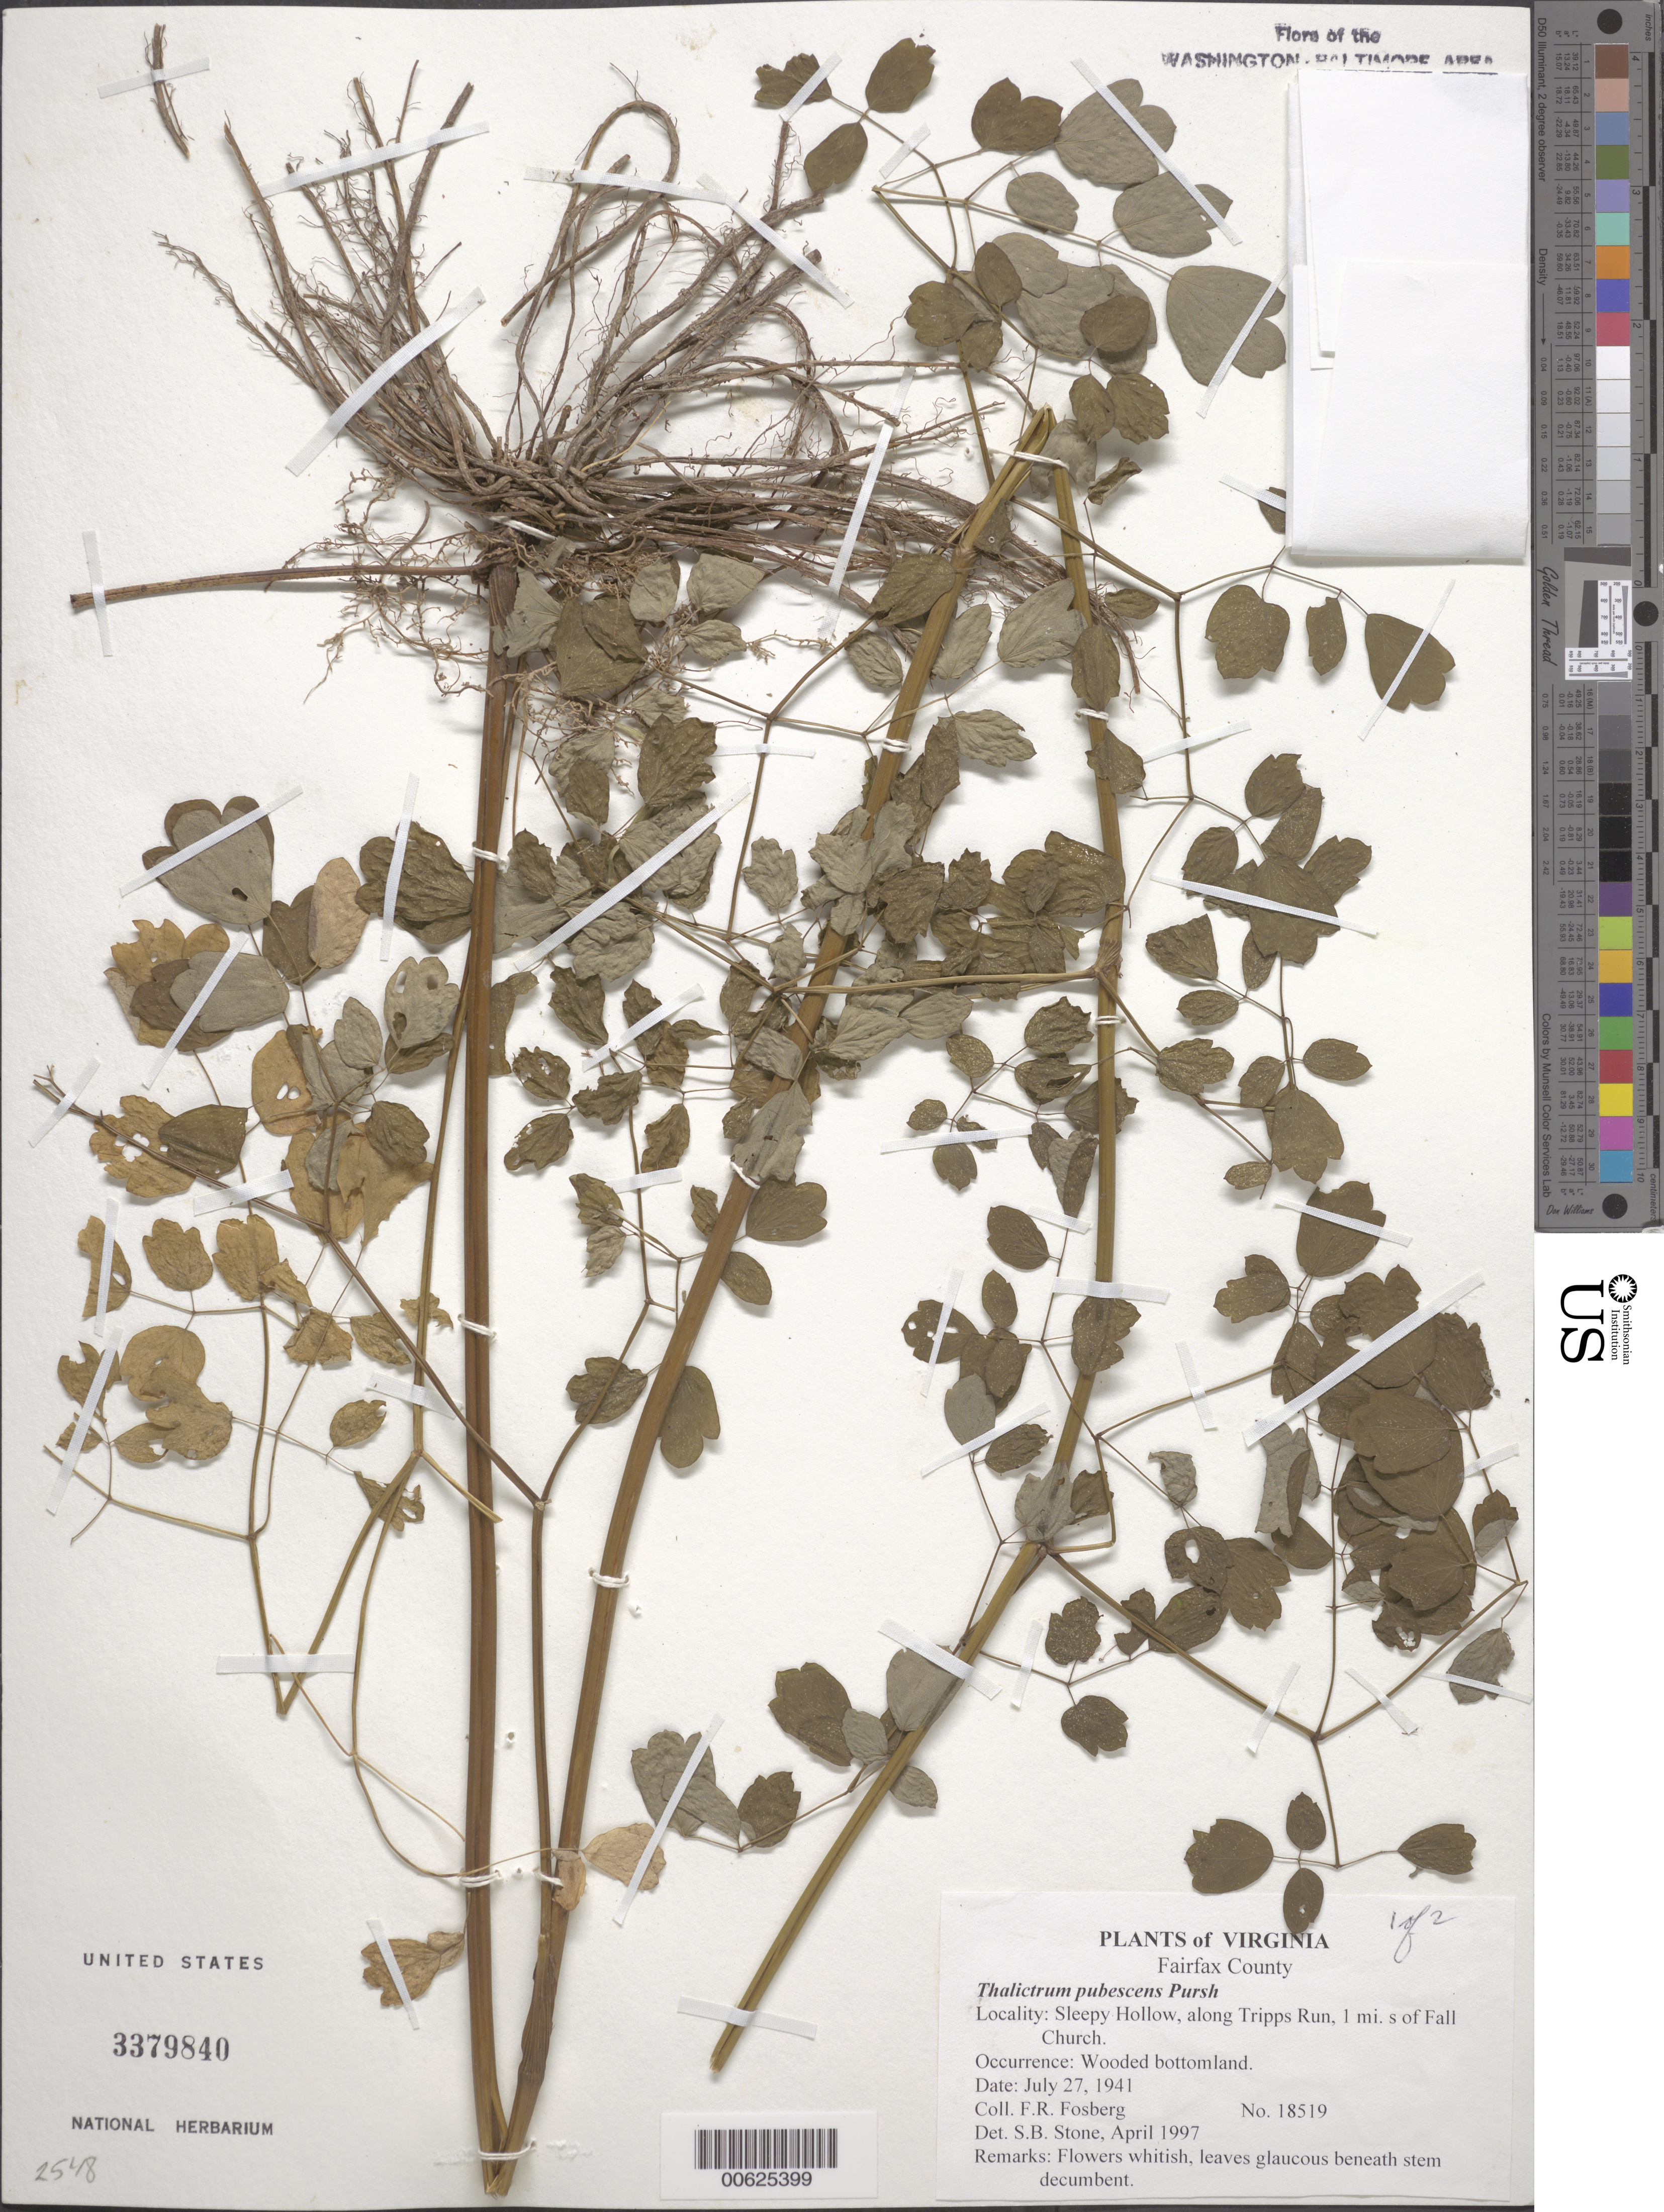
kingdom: Plantae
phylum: Tracheophyta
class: Magnoliopsida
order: Ranunculales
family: Ranunculaceae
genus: Thalictrum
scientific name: Thalictrum pubescens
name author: Pursh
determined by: Stone, S. B.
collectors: F. R. Fosberg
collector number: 18519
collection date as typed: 27 Jul 1941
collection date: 1941-07-27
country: United States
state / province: Virginia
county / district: Fairfax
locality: Sleepy Hollow, along Tripps Run, 1 mi. S of Falls Church.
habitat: Wooded bottomland.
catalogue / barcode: US 3379840